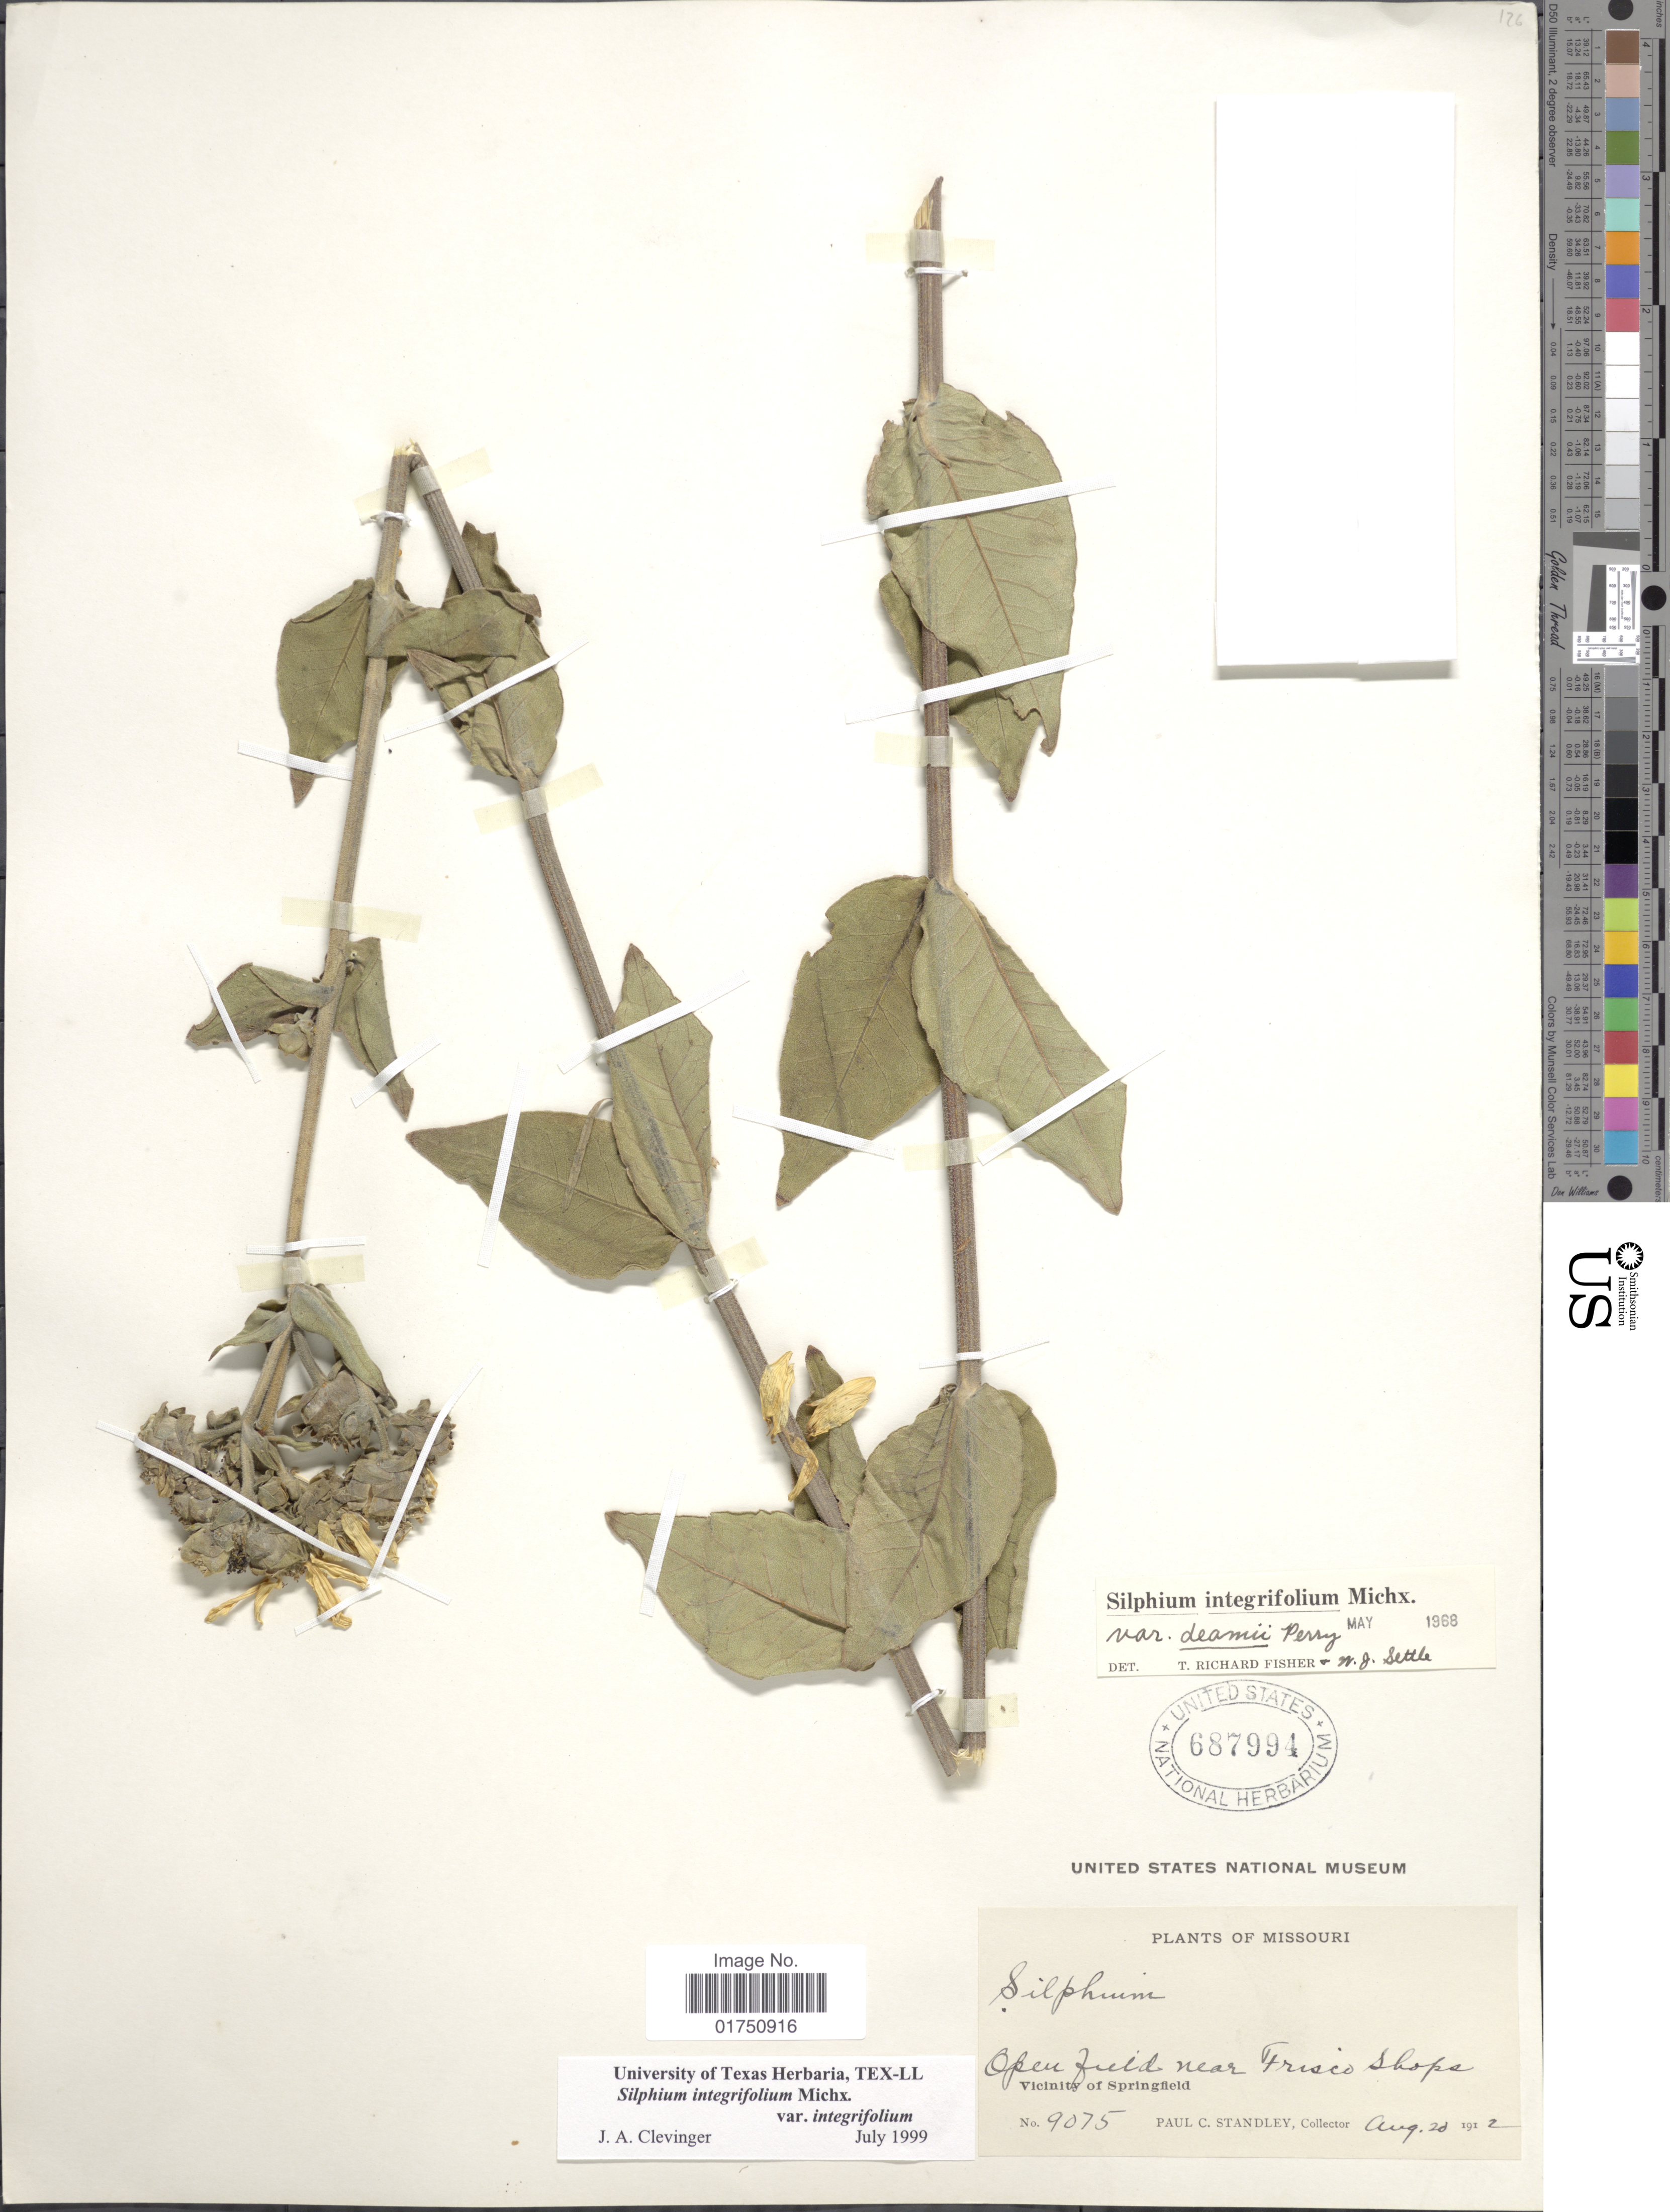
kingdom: Plantae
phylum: Tracheophyta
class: Magnoliopsida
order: Asterales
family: Asteraceae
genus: Silphium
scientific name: Silphium integrifolium var. integrifolium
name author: Michx.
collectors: P. C. Standley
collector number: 9075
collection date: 1912-08-20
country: United States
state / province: Missouri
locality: Open field near Frisco Shops, Vicinity of Springfield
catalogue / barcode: US 687994